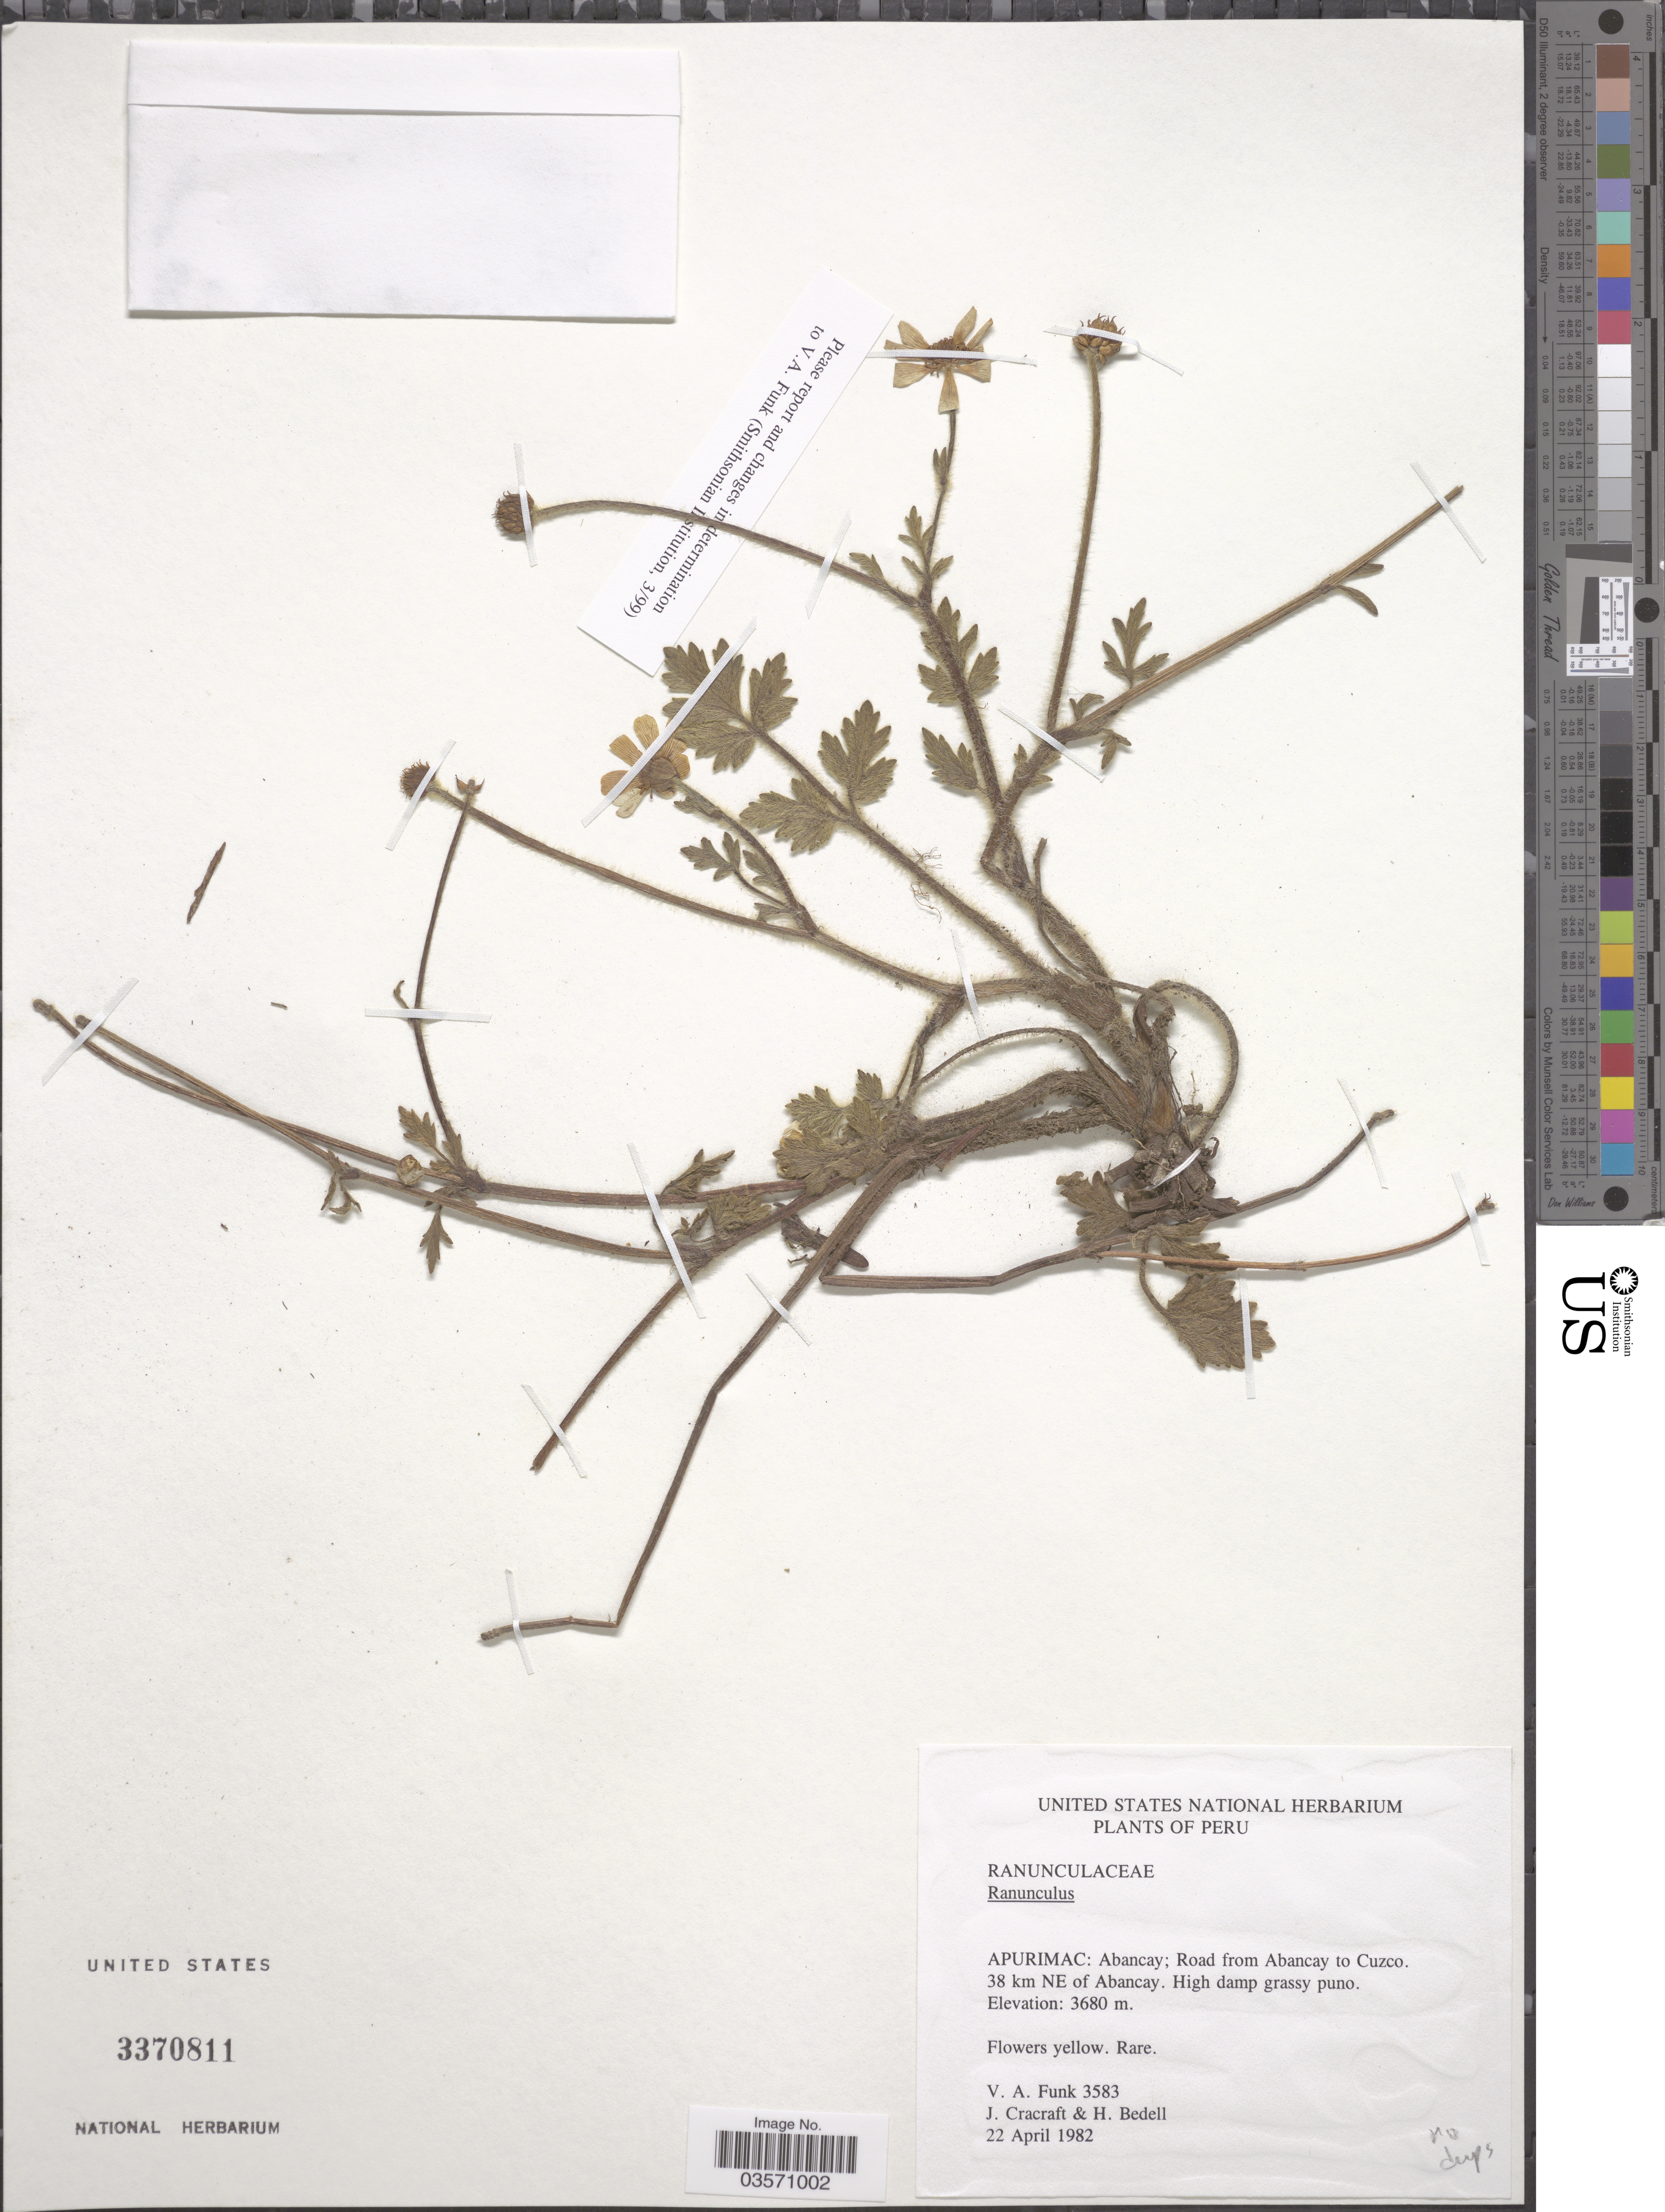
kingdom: Plantae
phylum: Tracheophyta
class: Magnoliopsida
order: Ranunculales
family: Ranunculaceae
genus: Ranunculus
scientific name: Ranunculus sp.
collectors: V. Funk, J. L. Cracraft & H. Bedell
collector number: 3583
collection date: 1982-04-22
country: Peru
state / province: Apurímac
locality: Abancay; Road from Abancay to Cuzco. 38 km NE of Abancay.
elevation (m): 3680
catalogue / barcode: US 3370811